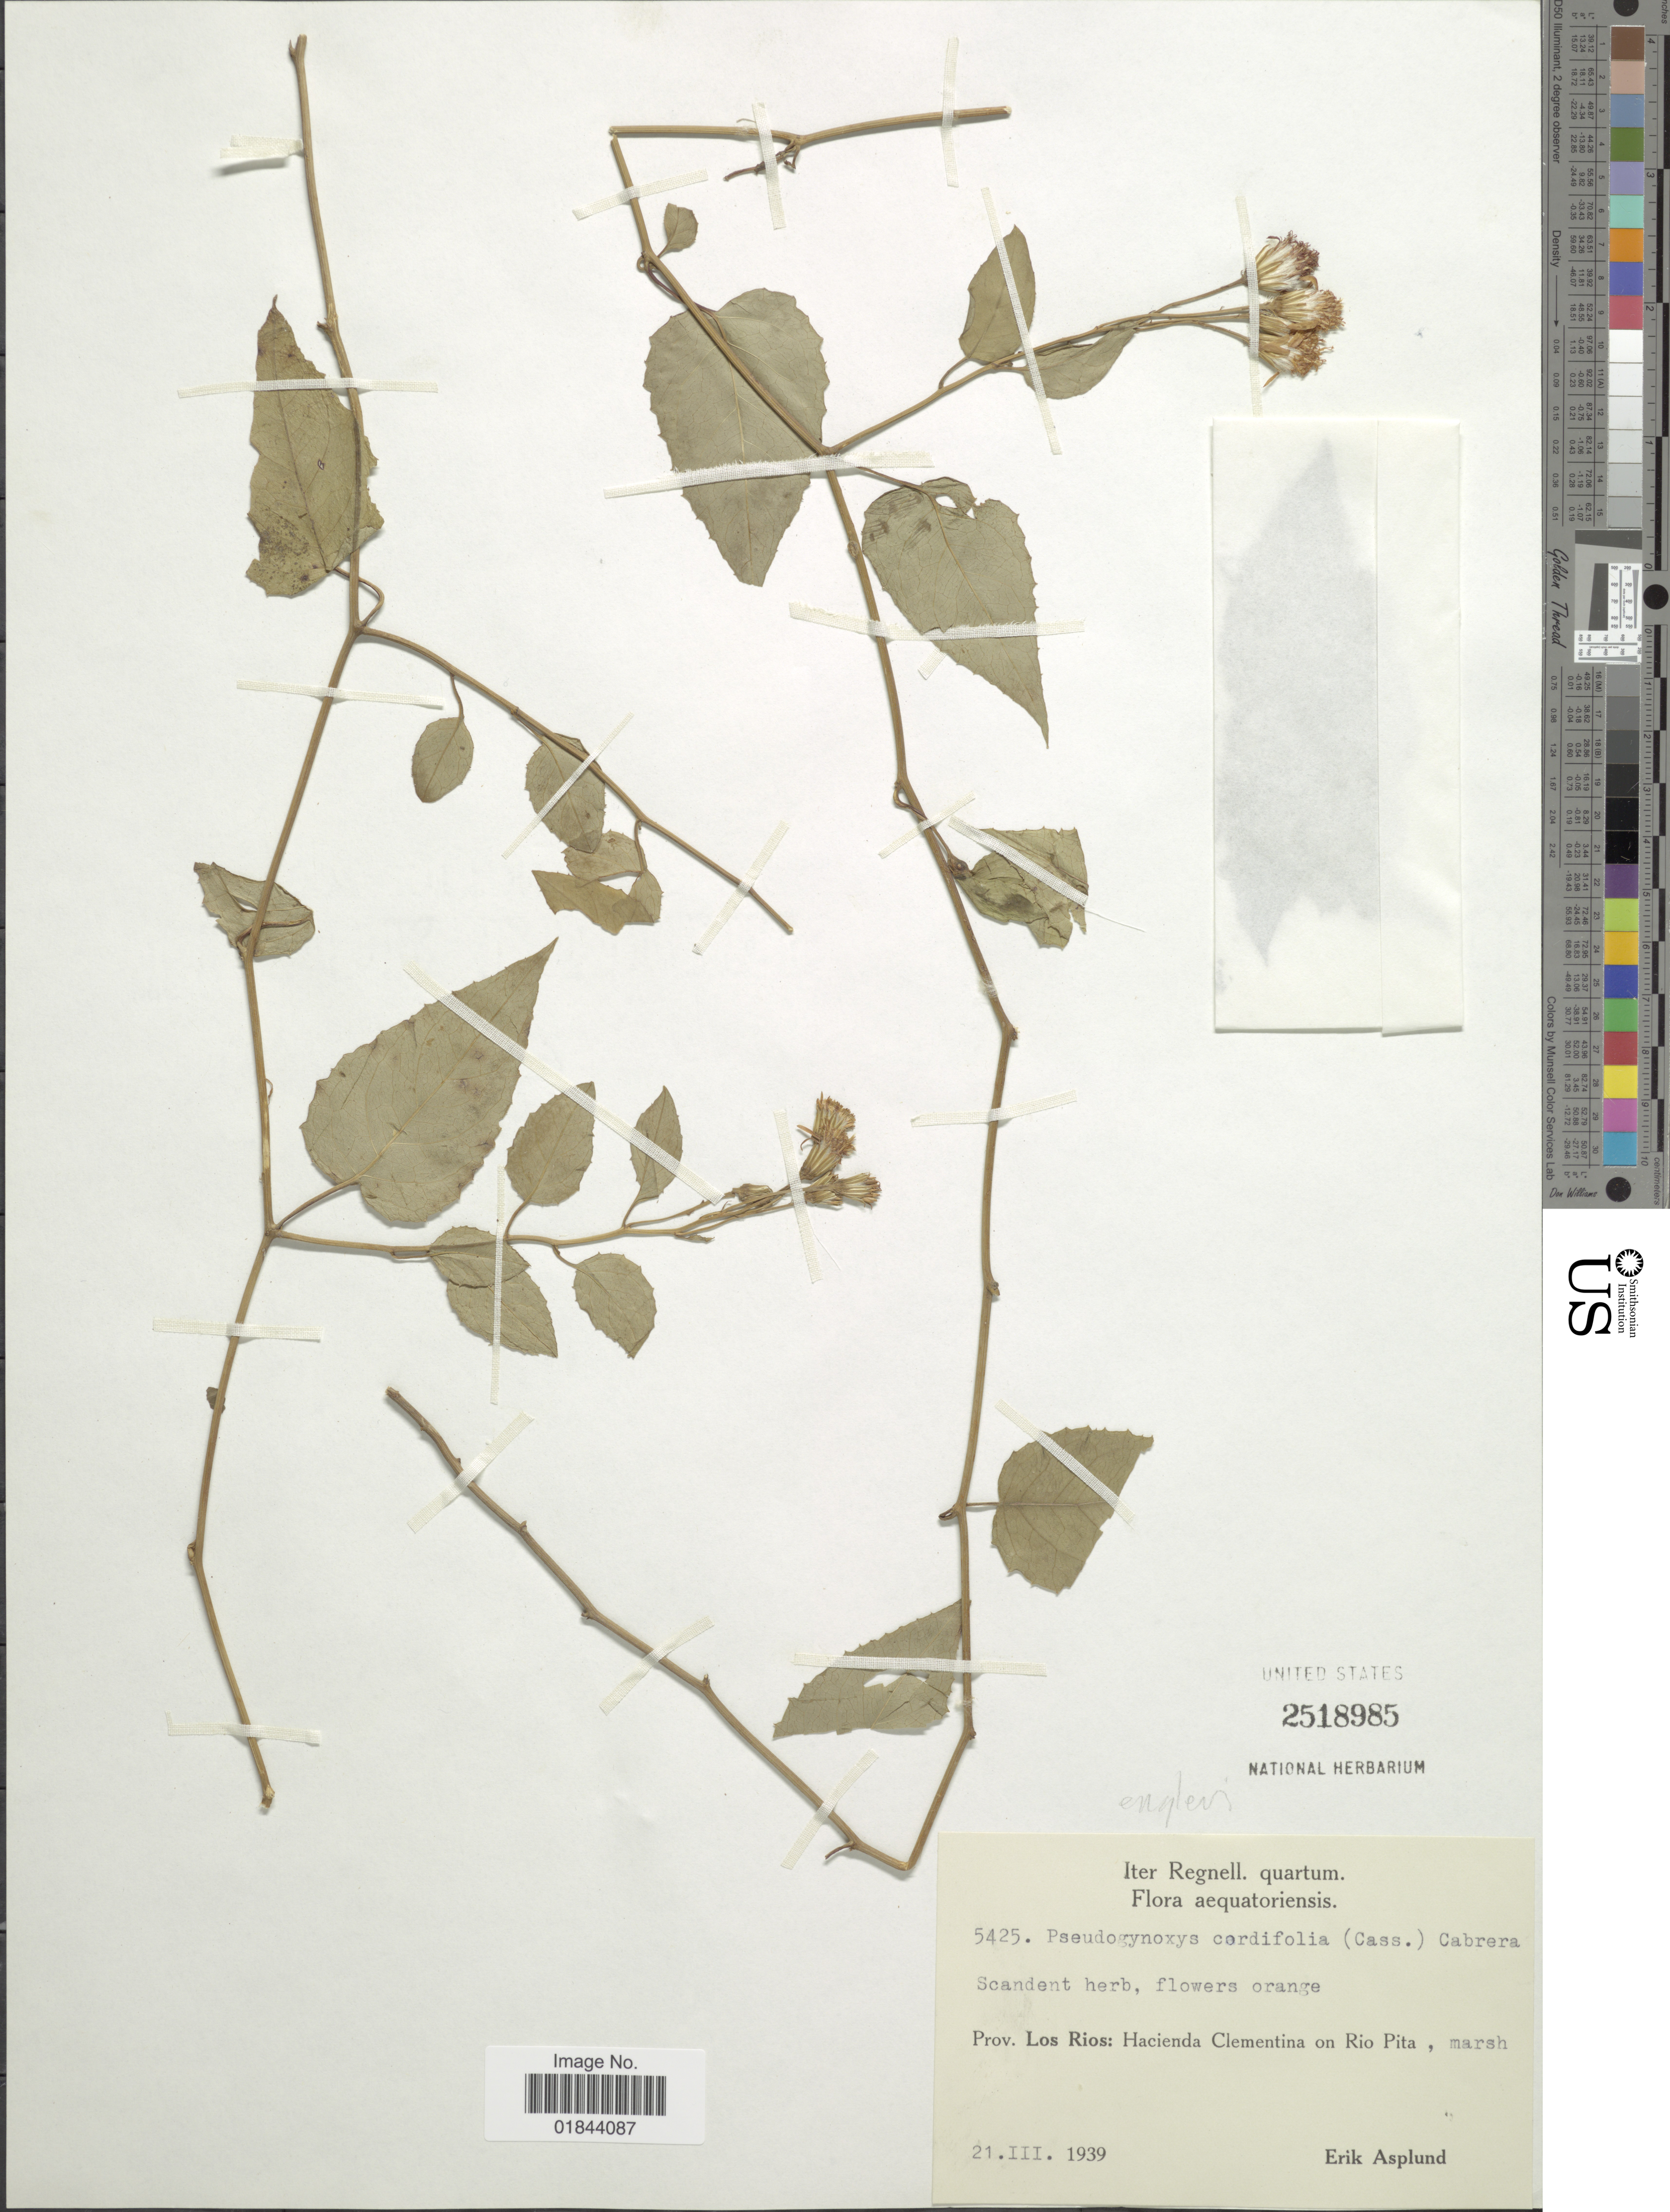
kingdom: Plantae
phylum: Tracheophyta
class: Magnoliopsida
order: Asterales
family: Asteraceae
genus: Pseudogynoxys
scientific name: Pseudogynoxys engleri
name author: (Hieron.) H. Rob. & Cuatrec.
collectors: E. Asplund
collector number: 5425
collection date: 1939-03-21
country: Ecuador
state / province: Los Ríos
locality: Hacienda Clementina on Rio Pita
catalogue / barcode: US 2518985